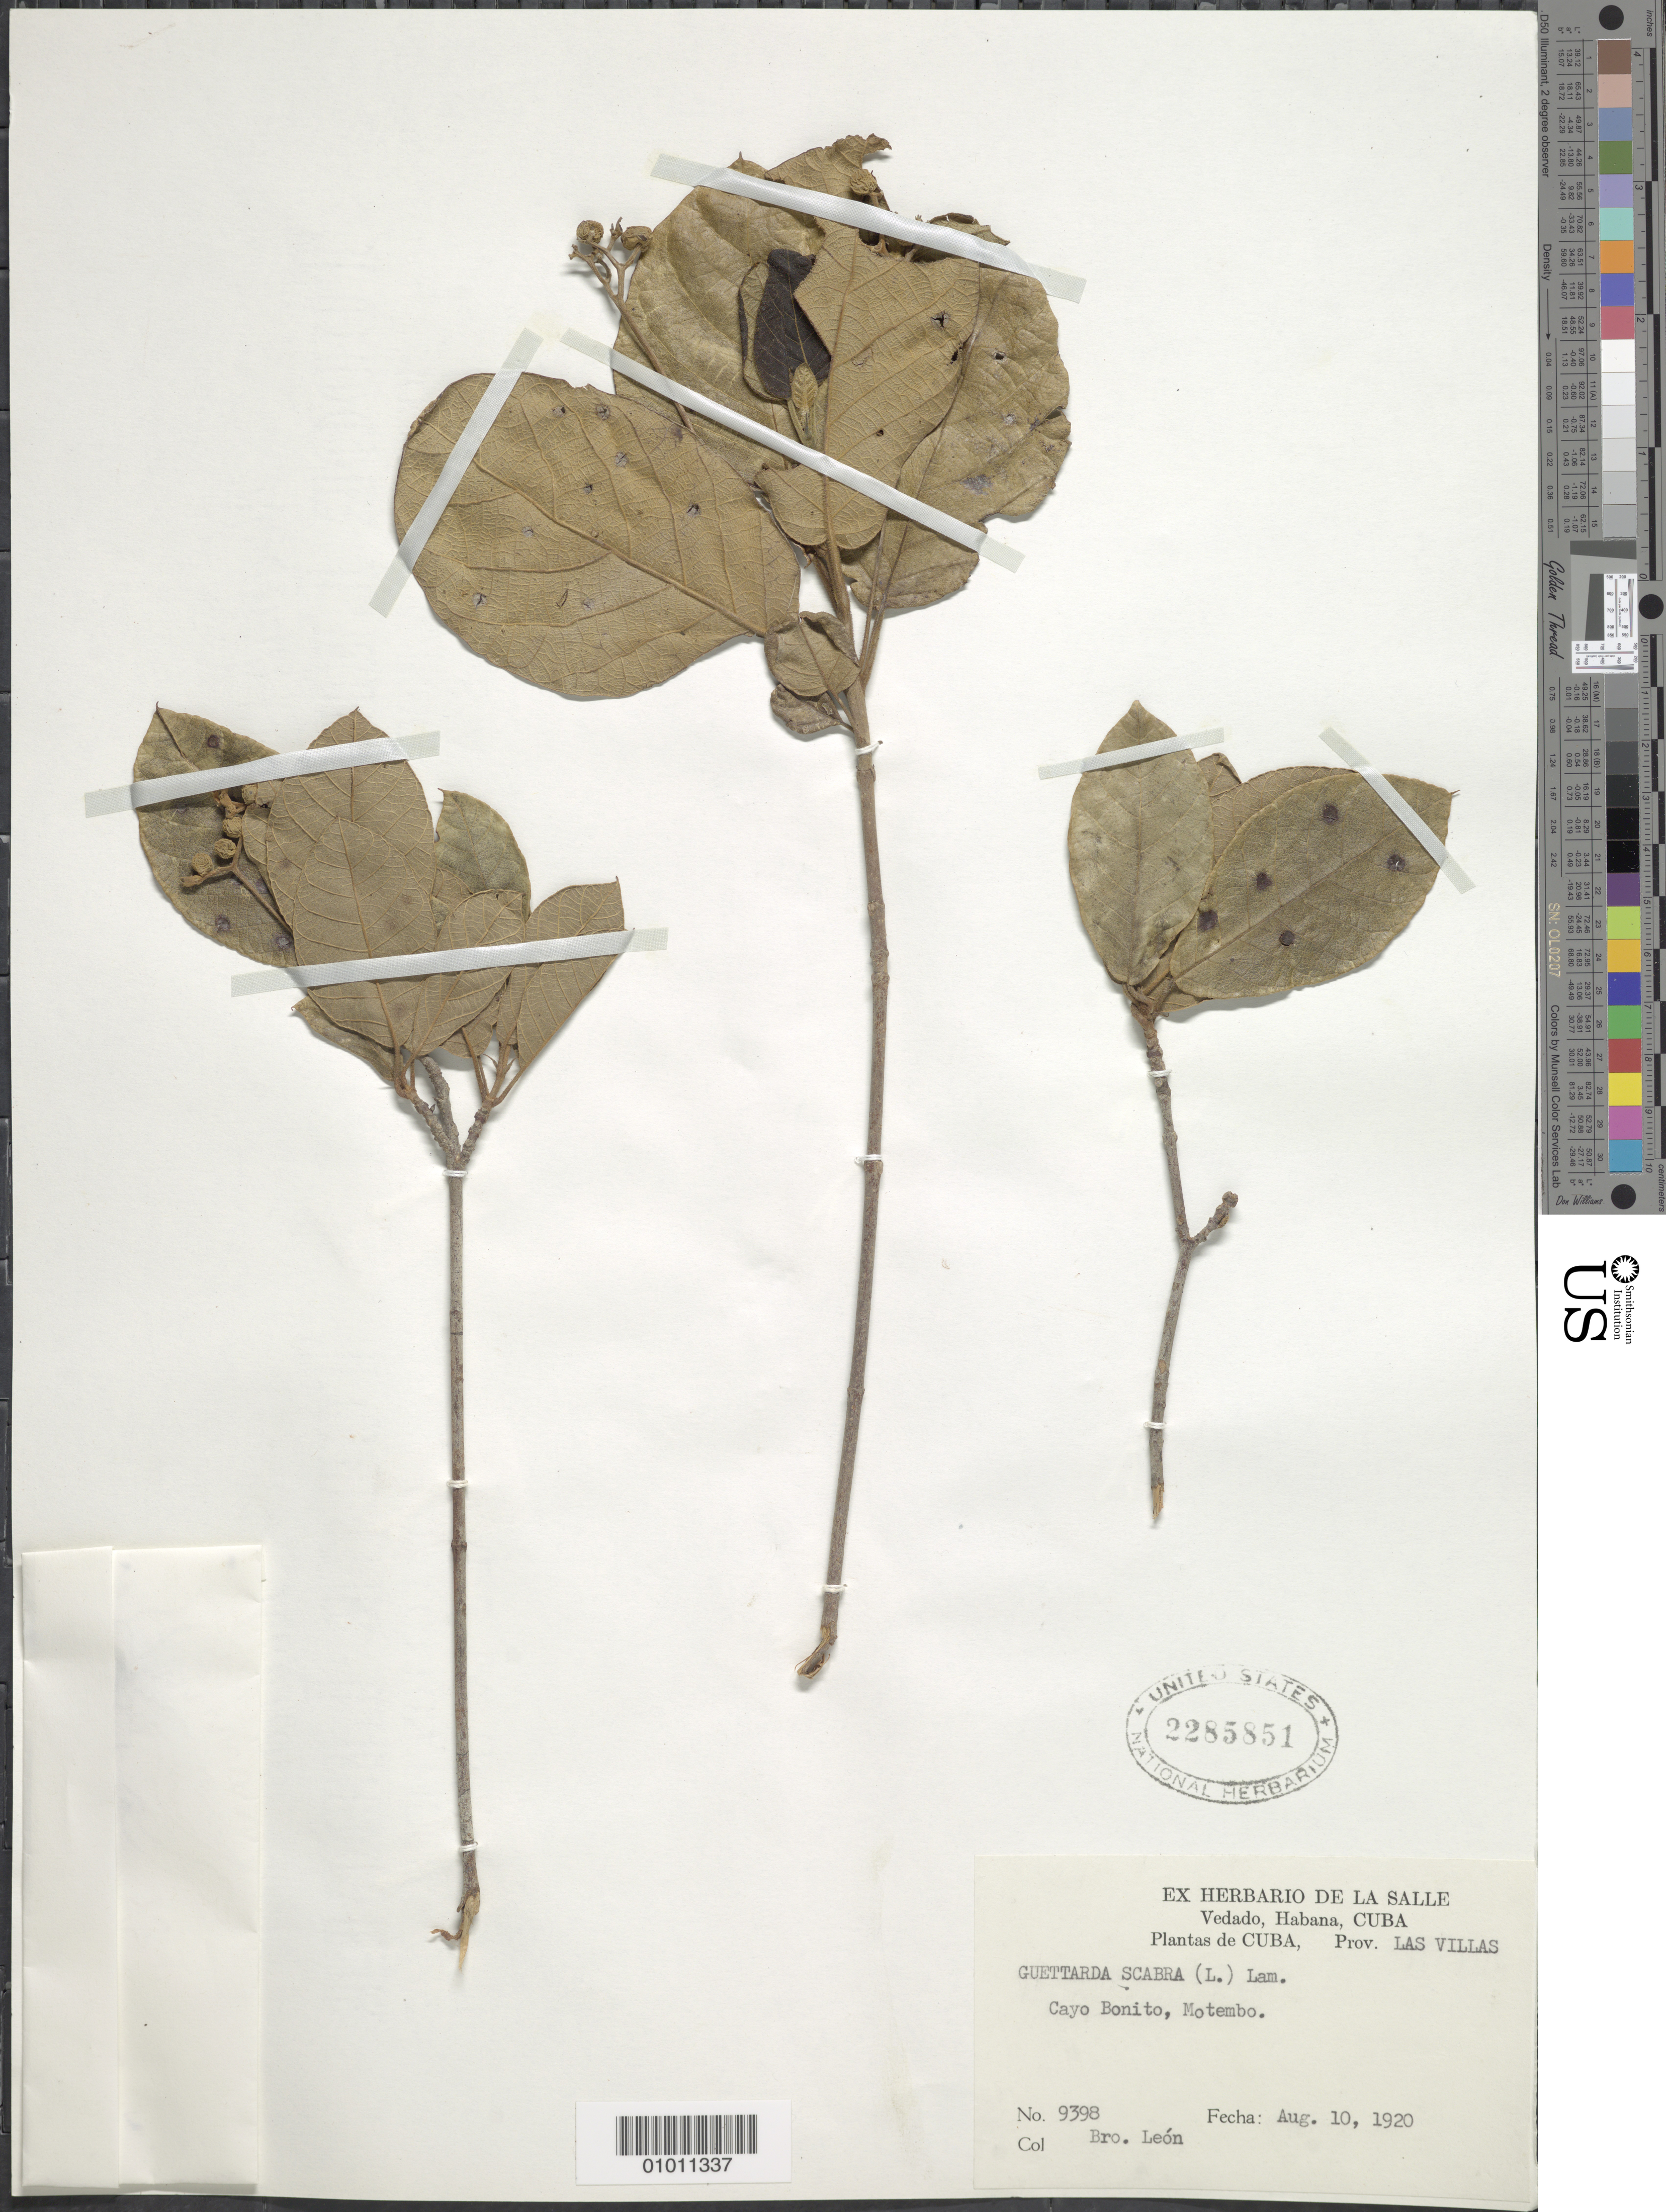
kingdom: Plantae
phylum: Tracheophyta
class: Magnoliopsida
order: Gentianales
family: Rubiaceae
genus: Guettarda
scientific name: Guettarda scabra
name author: (L.) Vent.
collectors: Bro. León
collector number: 9398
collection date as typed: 10 Aug 1920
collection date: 1920-08-10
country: Cuba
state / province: Las Villas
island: Cuba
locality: Cayo Bonito, Motembo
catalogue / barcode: US 2285851